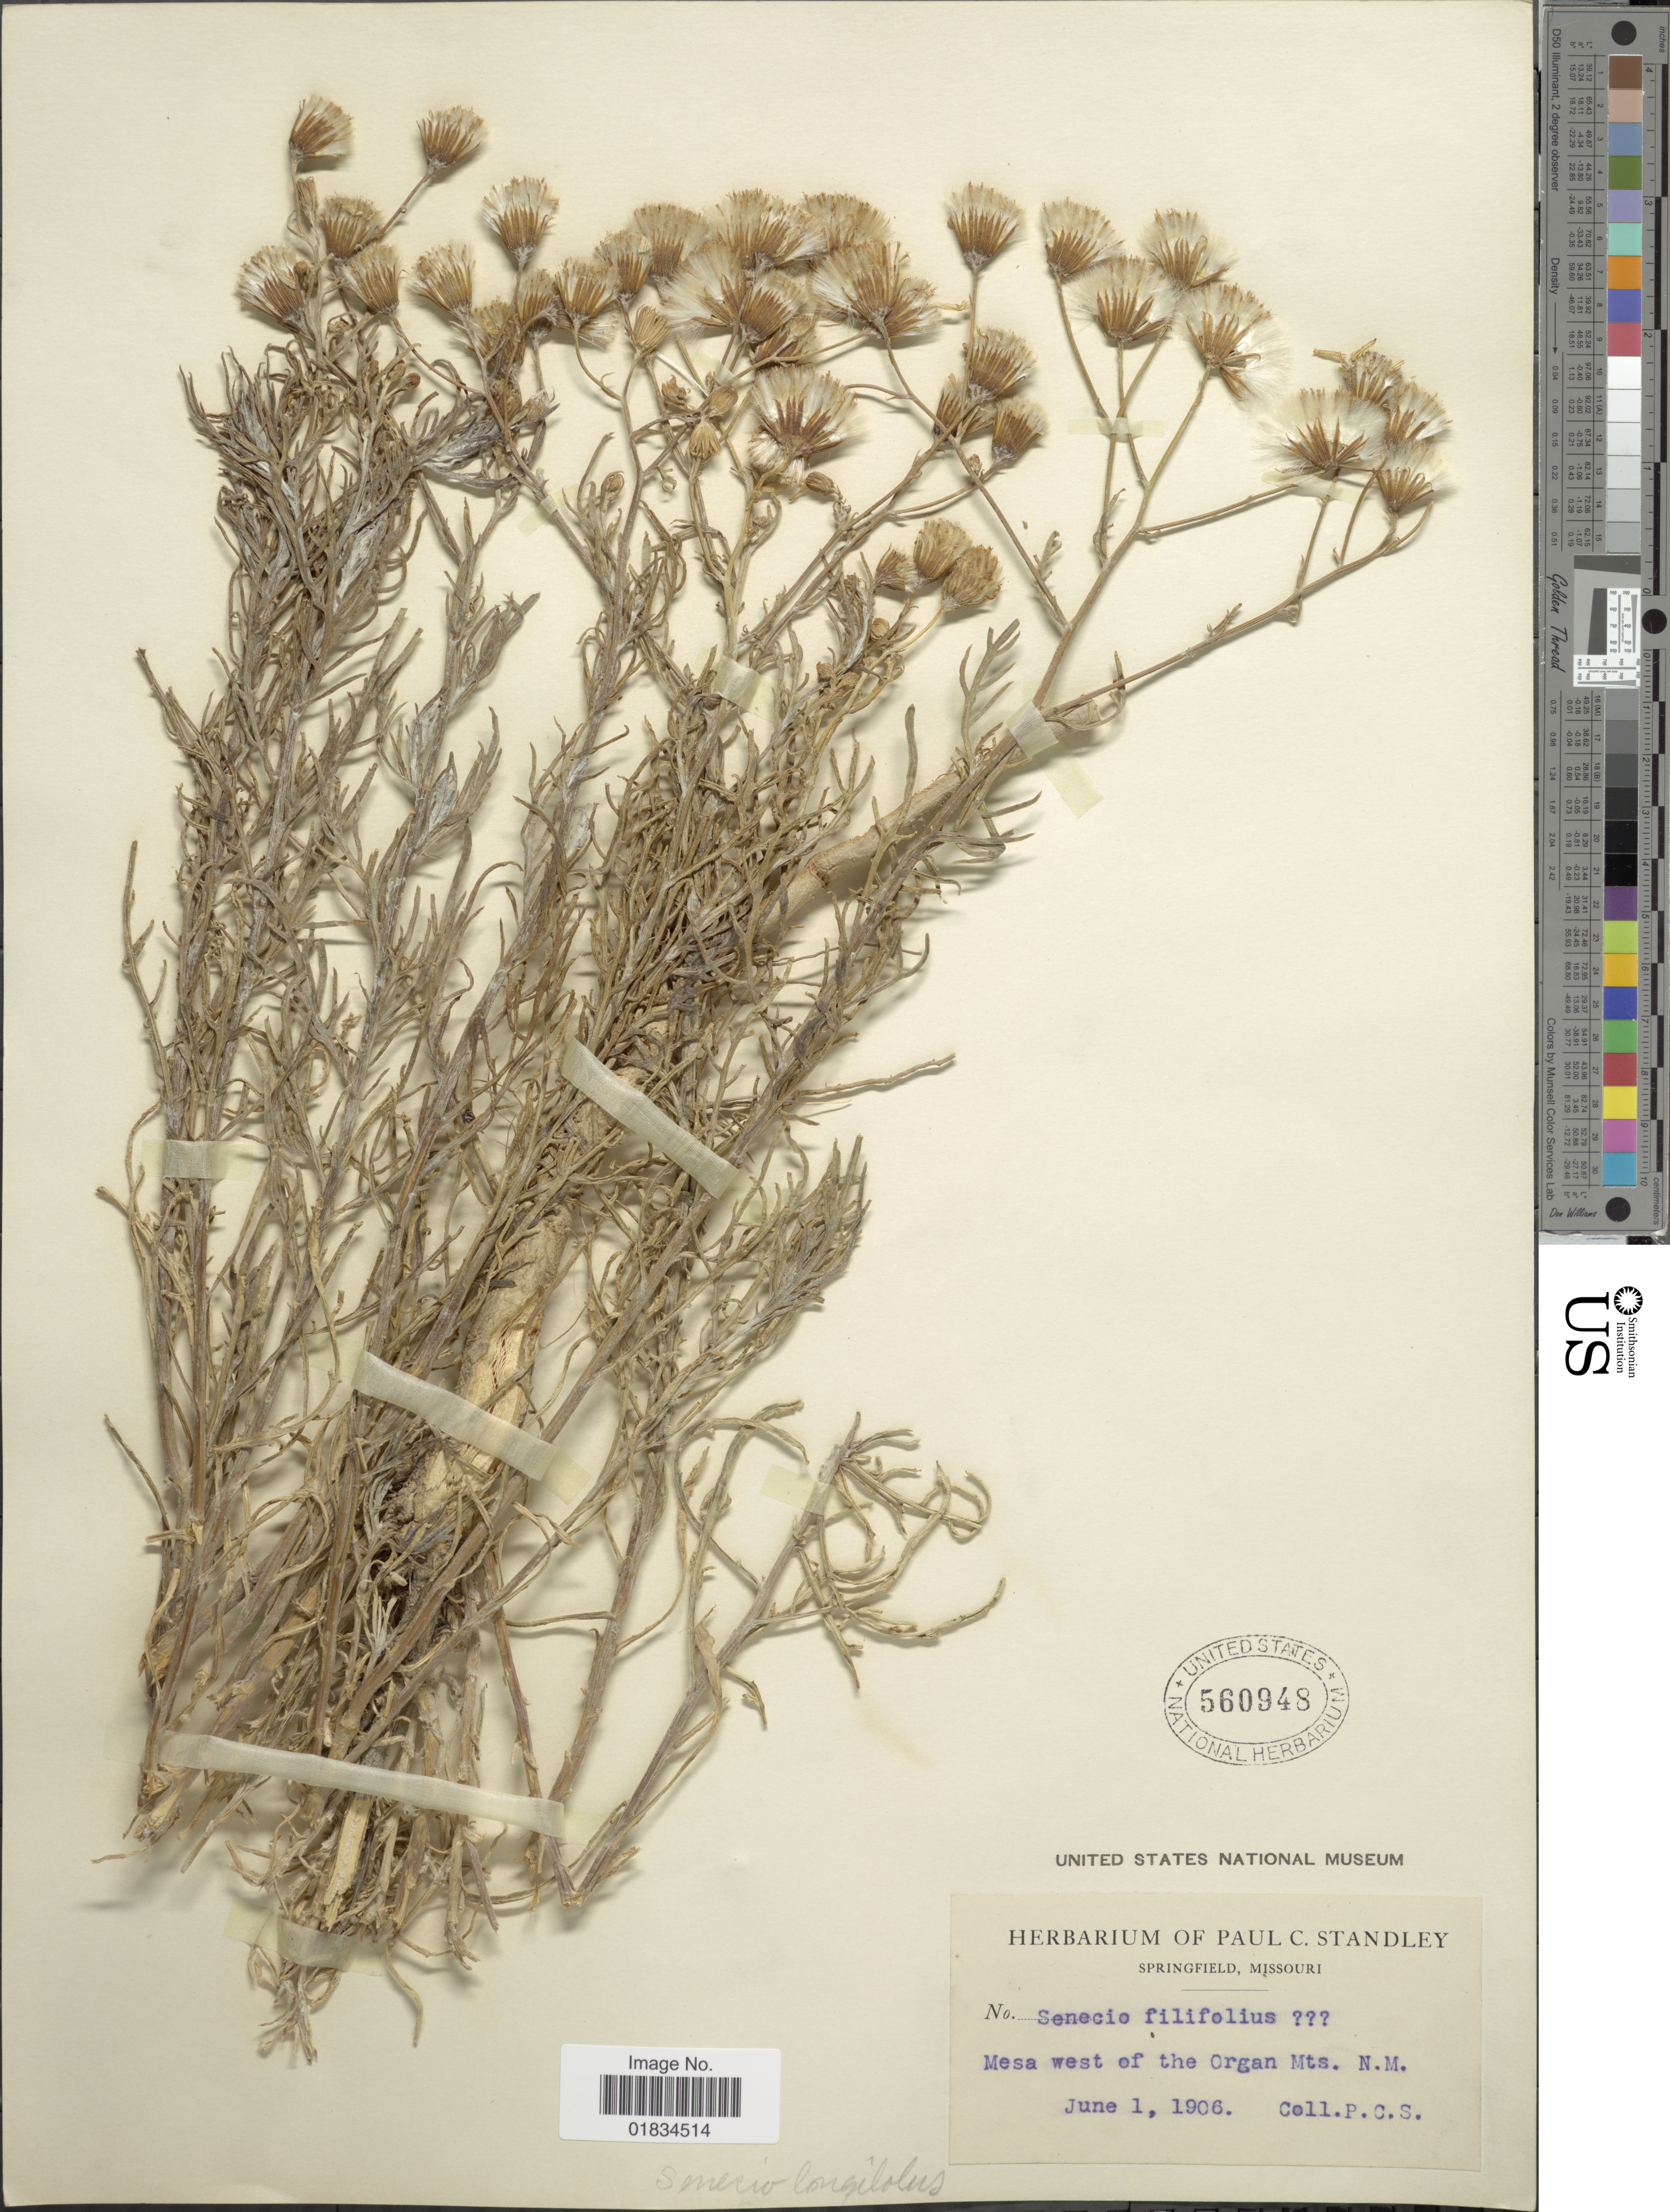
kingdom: Plantae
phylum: Tracheophyta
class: Magnoliopsida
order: Asterales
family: Asteraceae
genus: Senecio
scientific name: Senecio flaccidus var. flaccidus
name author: Less.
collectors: P. C. Standley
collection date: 1906-06-01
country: United States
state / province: New Mexico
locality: Mesa West of the Organ Mts.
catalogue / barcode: US 560948